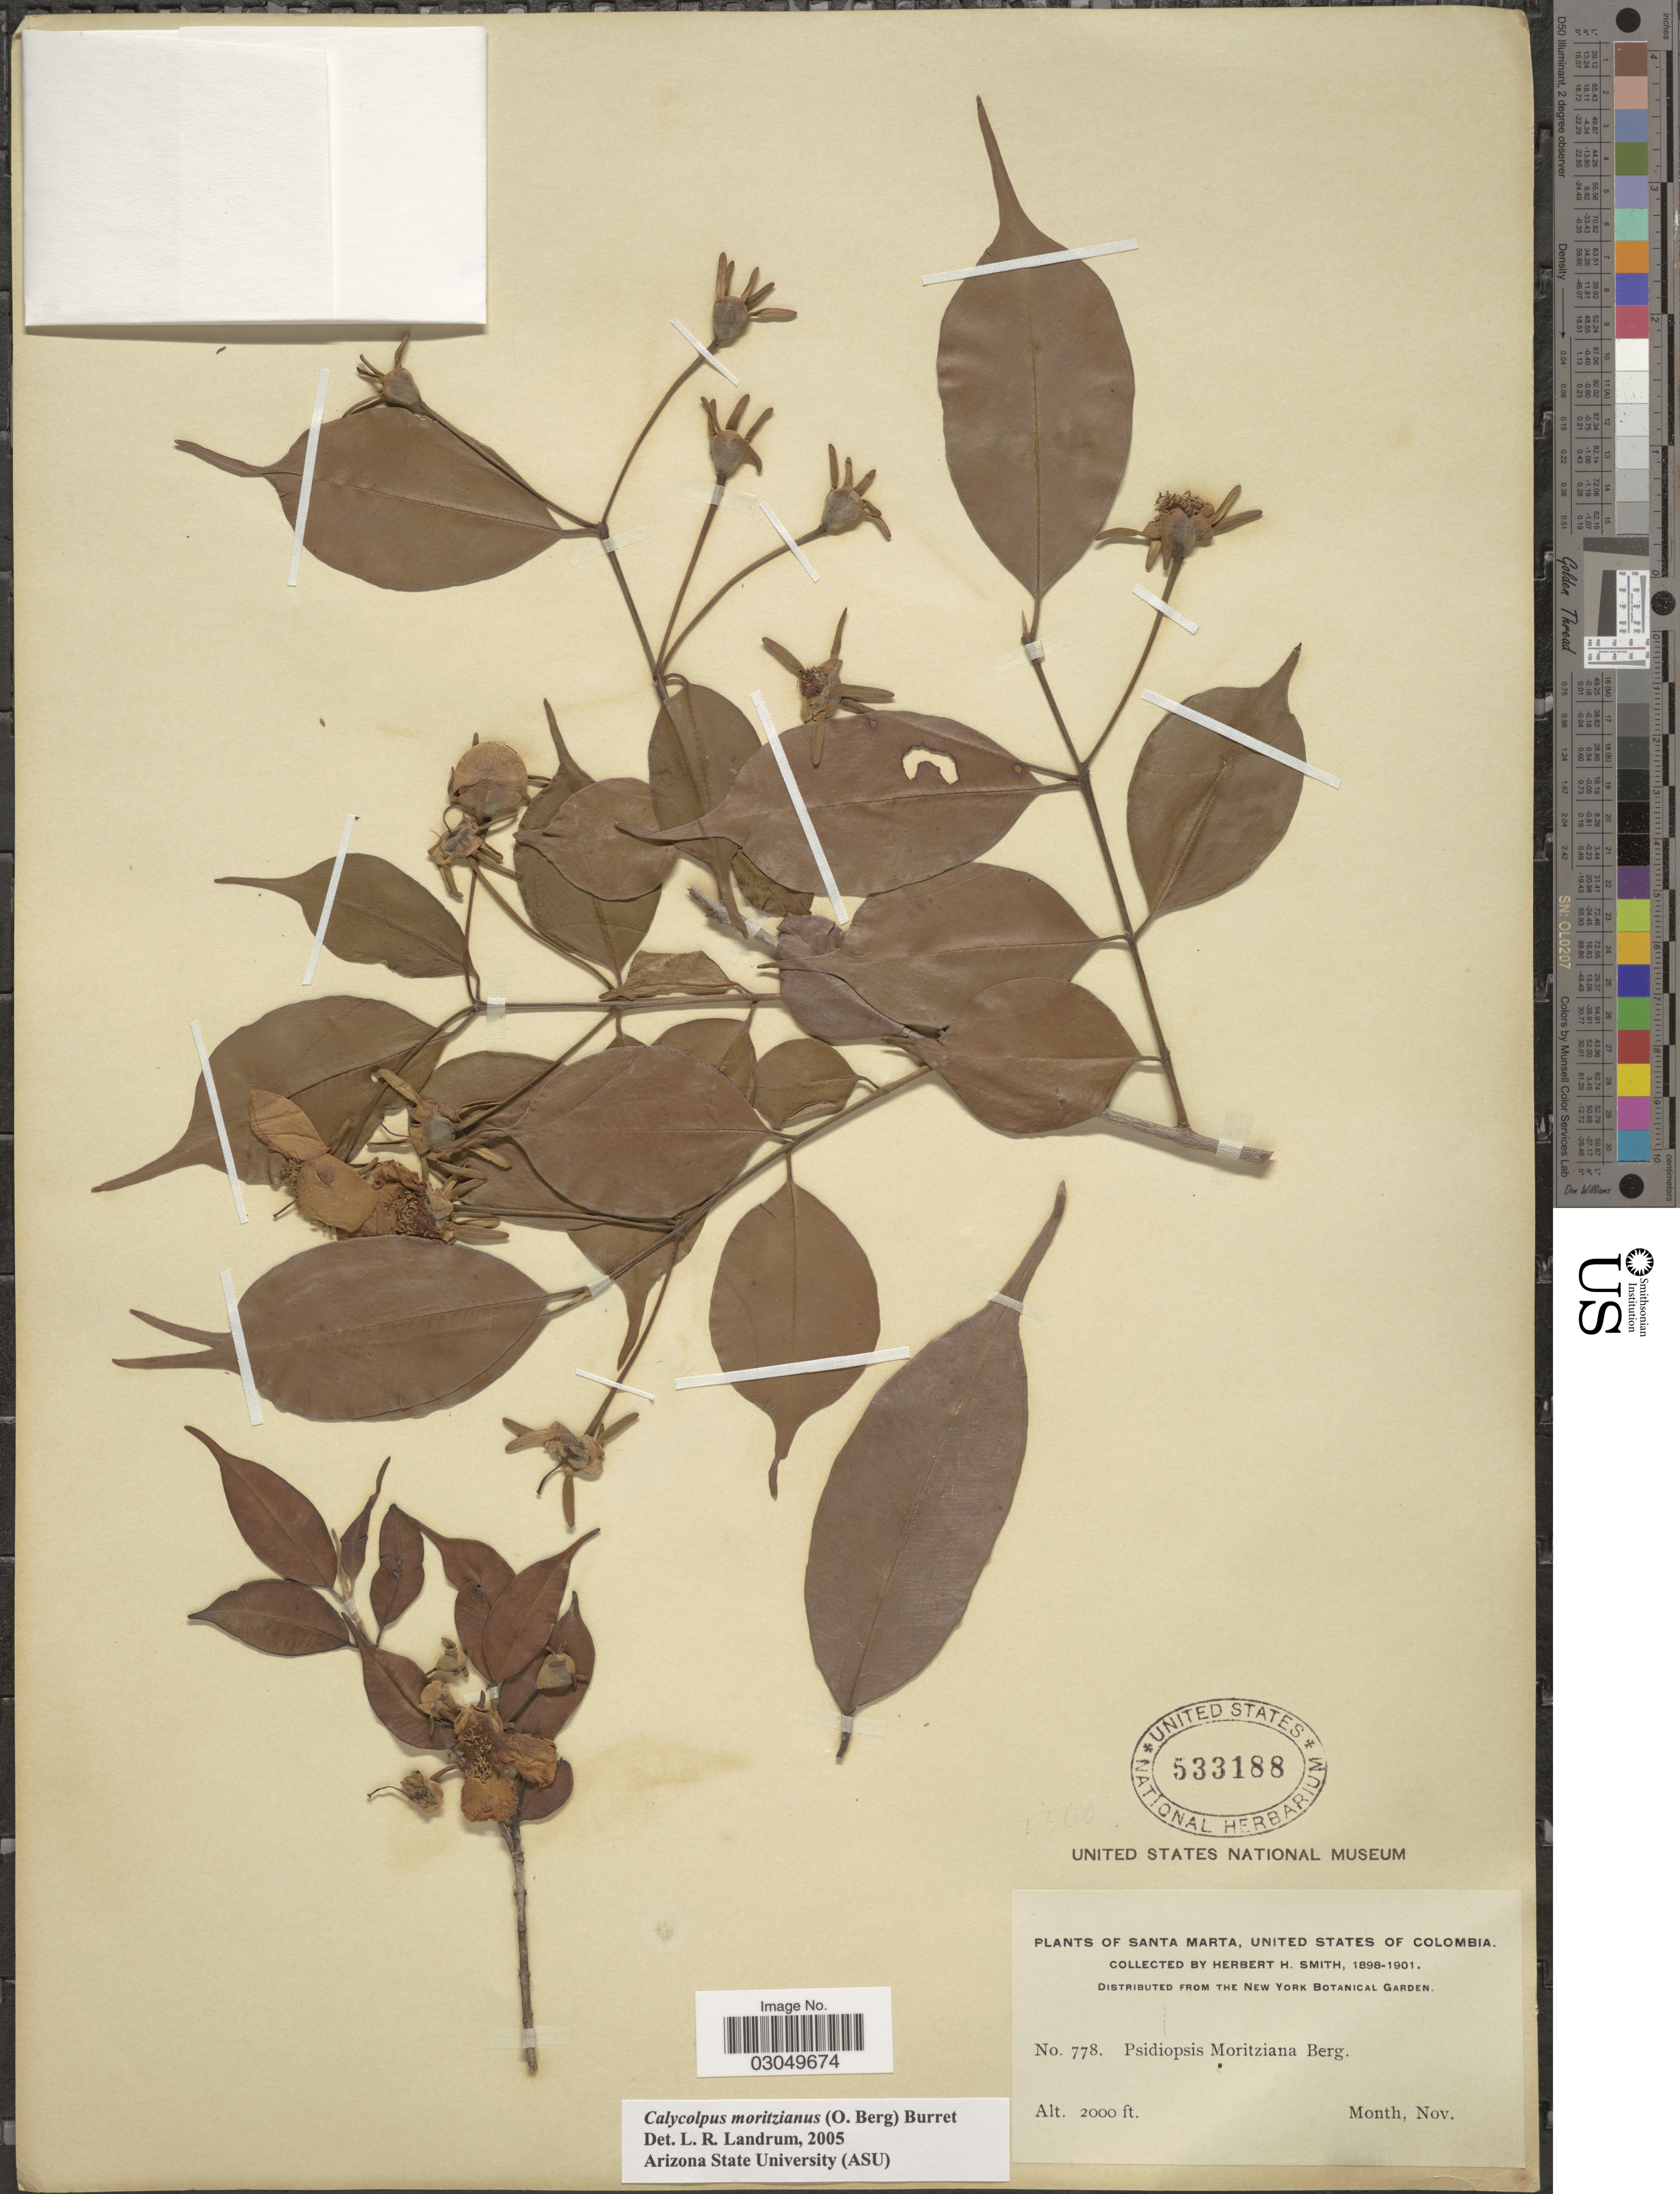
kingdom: Plantae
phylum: Tracheophyta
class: Magnoliopsida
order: Myrtales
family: Myrtaceae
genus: Calycolpus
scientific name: Calycolpus moritzianus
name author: (O. Berg) Burret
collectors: Herbert H. Smith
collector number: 778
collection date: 1898-11/1901-11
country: Colombia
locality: Santa Marta, United States of Colombia.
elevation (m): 610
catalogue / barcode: US 533188